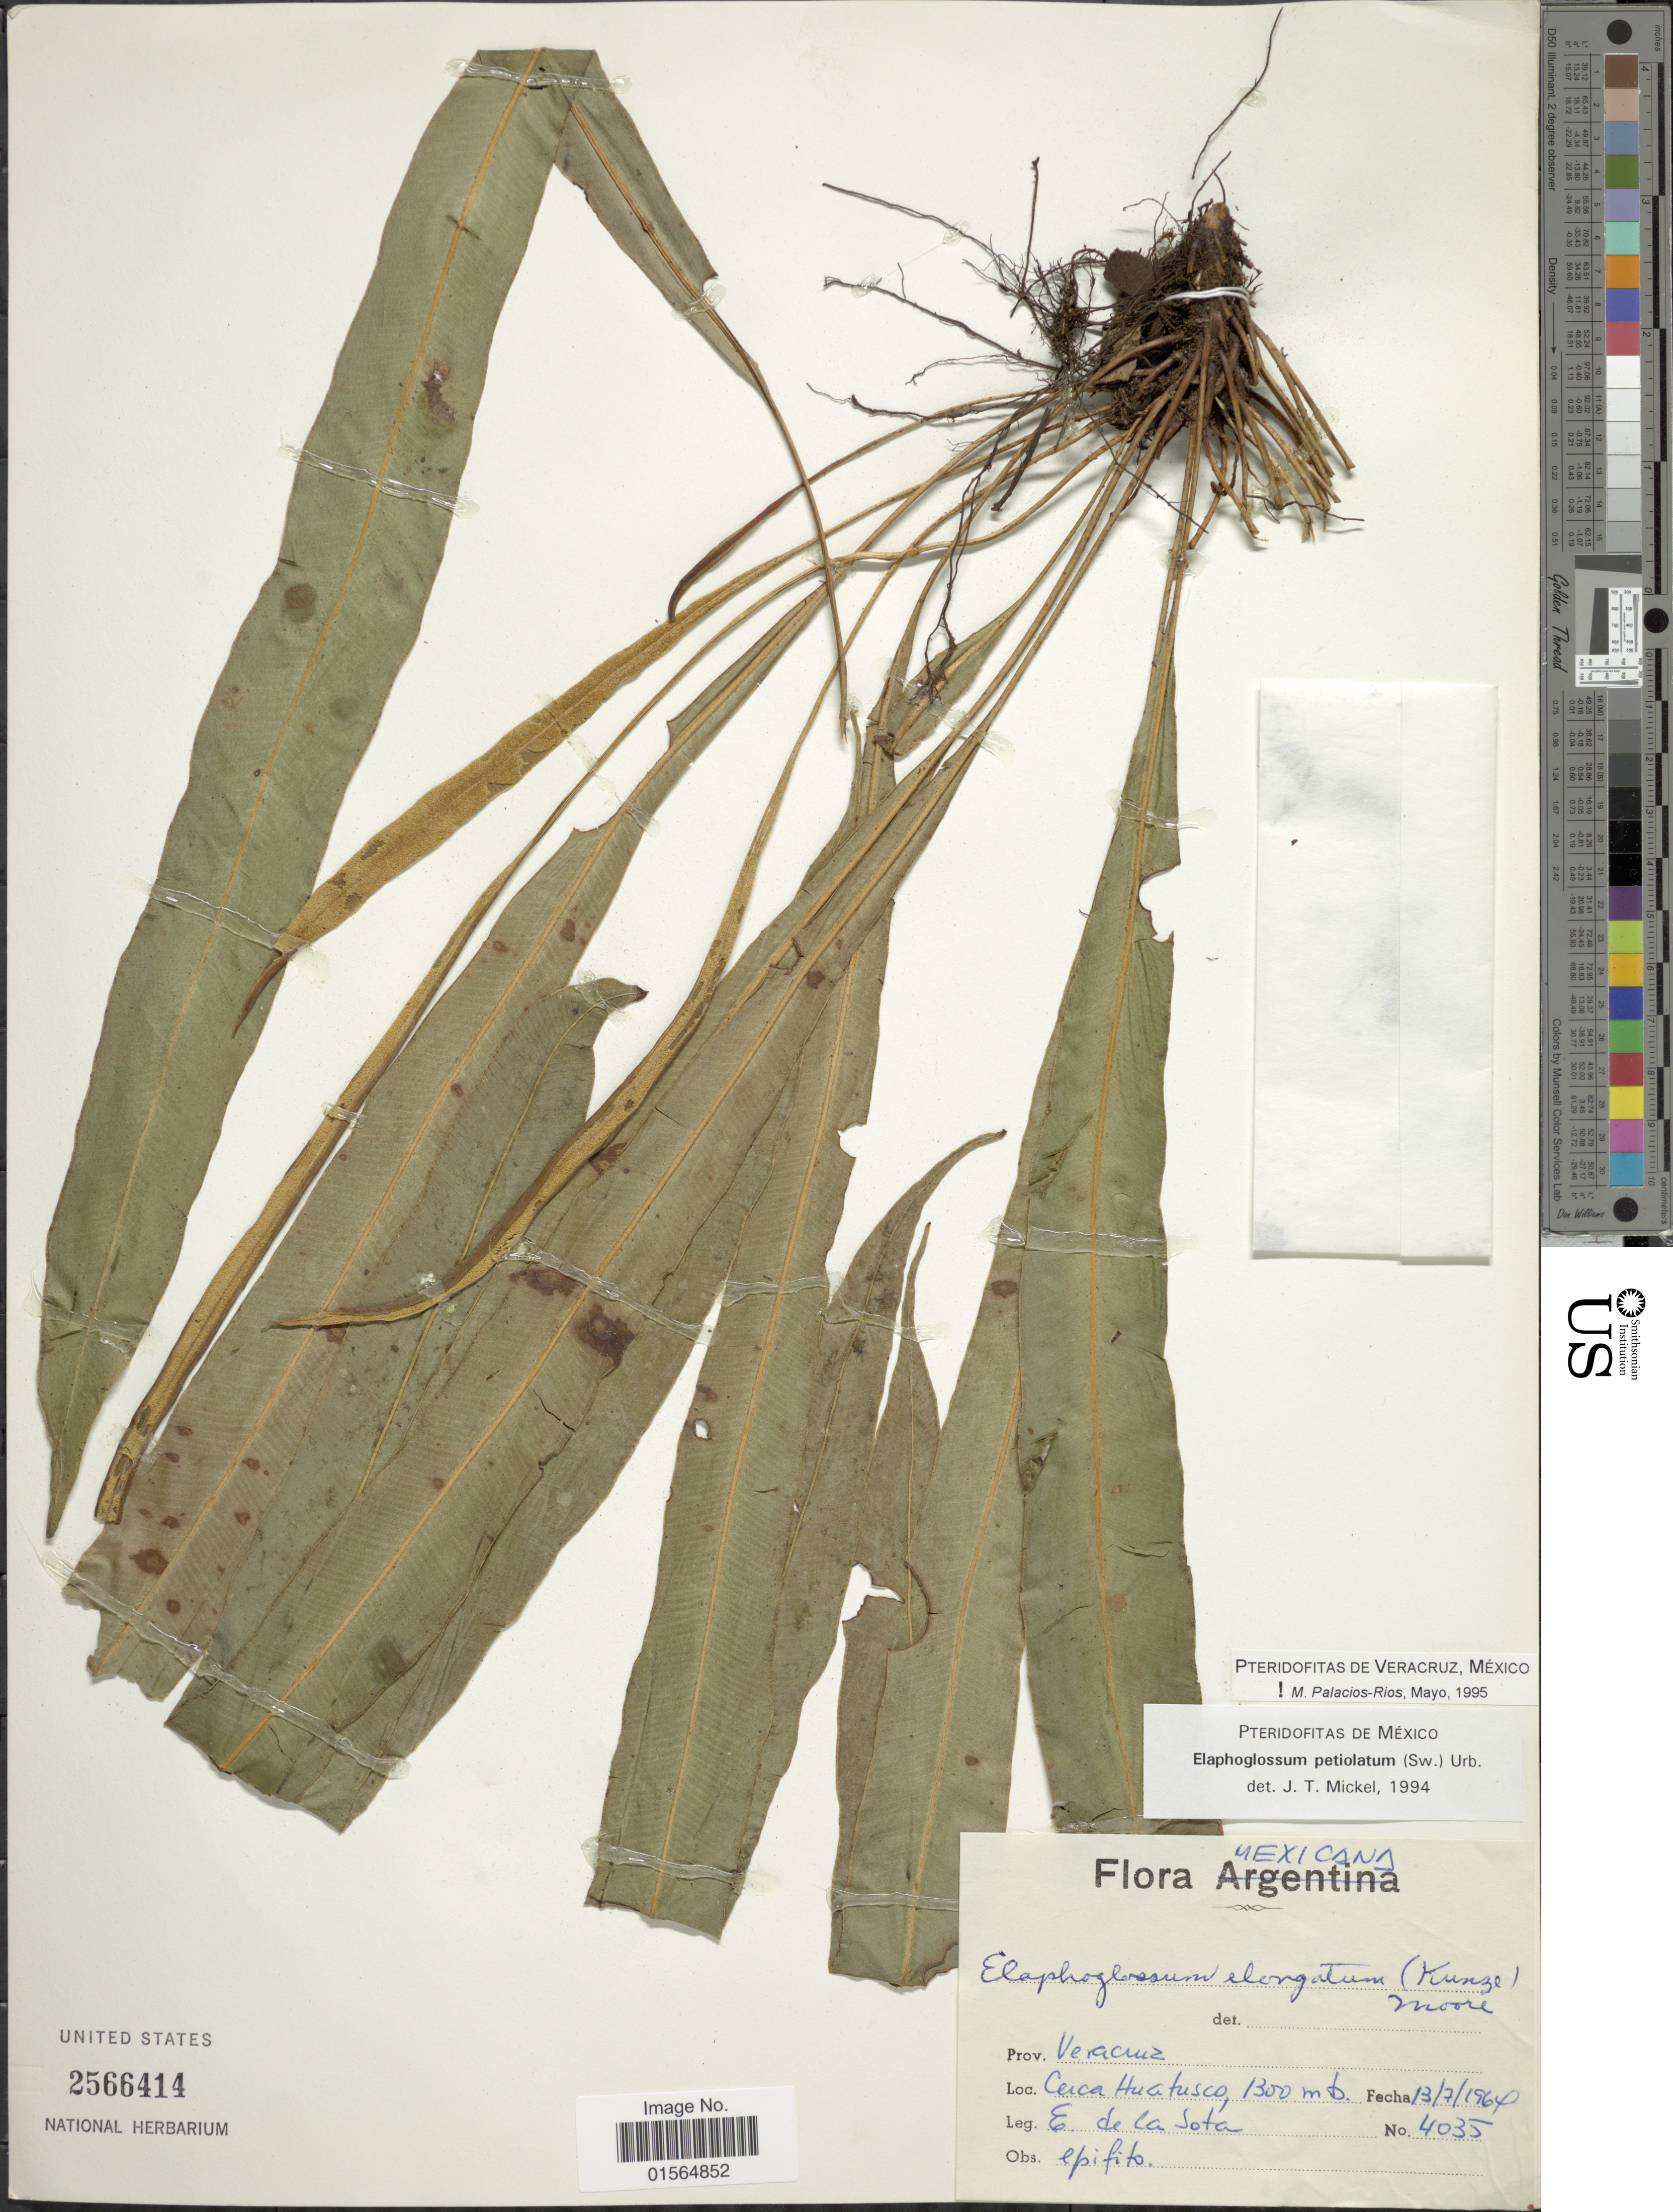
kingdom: Plantae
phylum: Tracheophyta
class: Polypodiopsida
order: Polypodiales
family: Dryopteridaceae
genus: Elaphoglossum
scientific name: Elaphoglossum petiolatum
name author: (Sw.) Urb.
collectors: E. R. de la Sota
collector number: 4035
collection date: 1967-07-13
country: Mexico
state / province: Veracruz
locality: Cerca Huatusco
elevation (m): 1300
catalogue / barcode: US 2566414